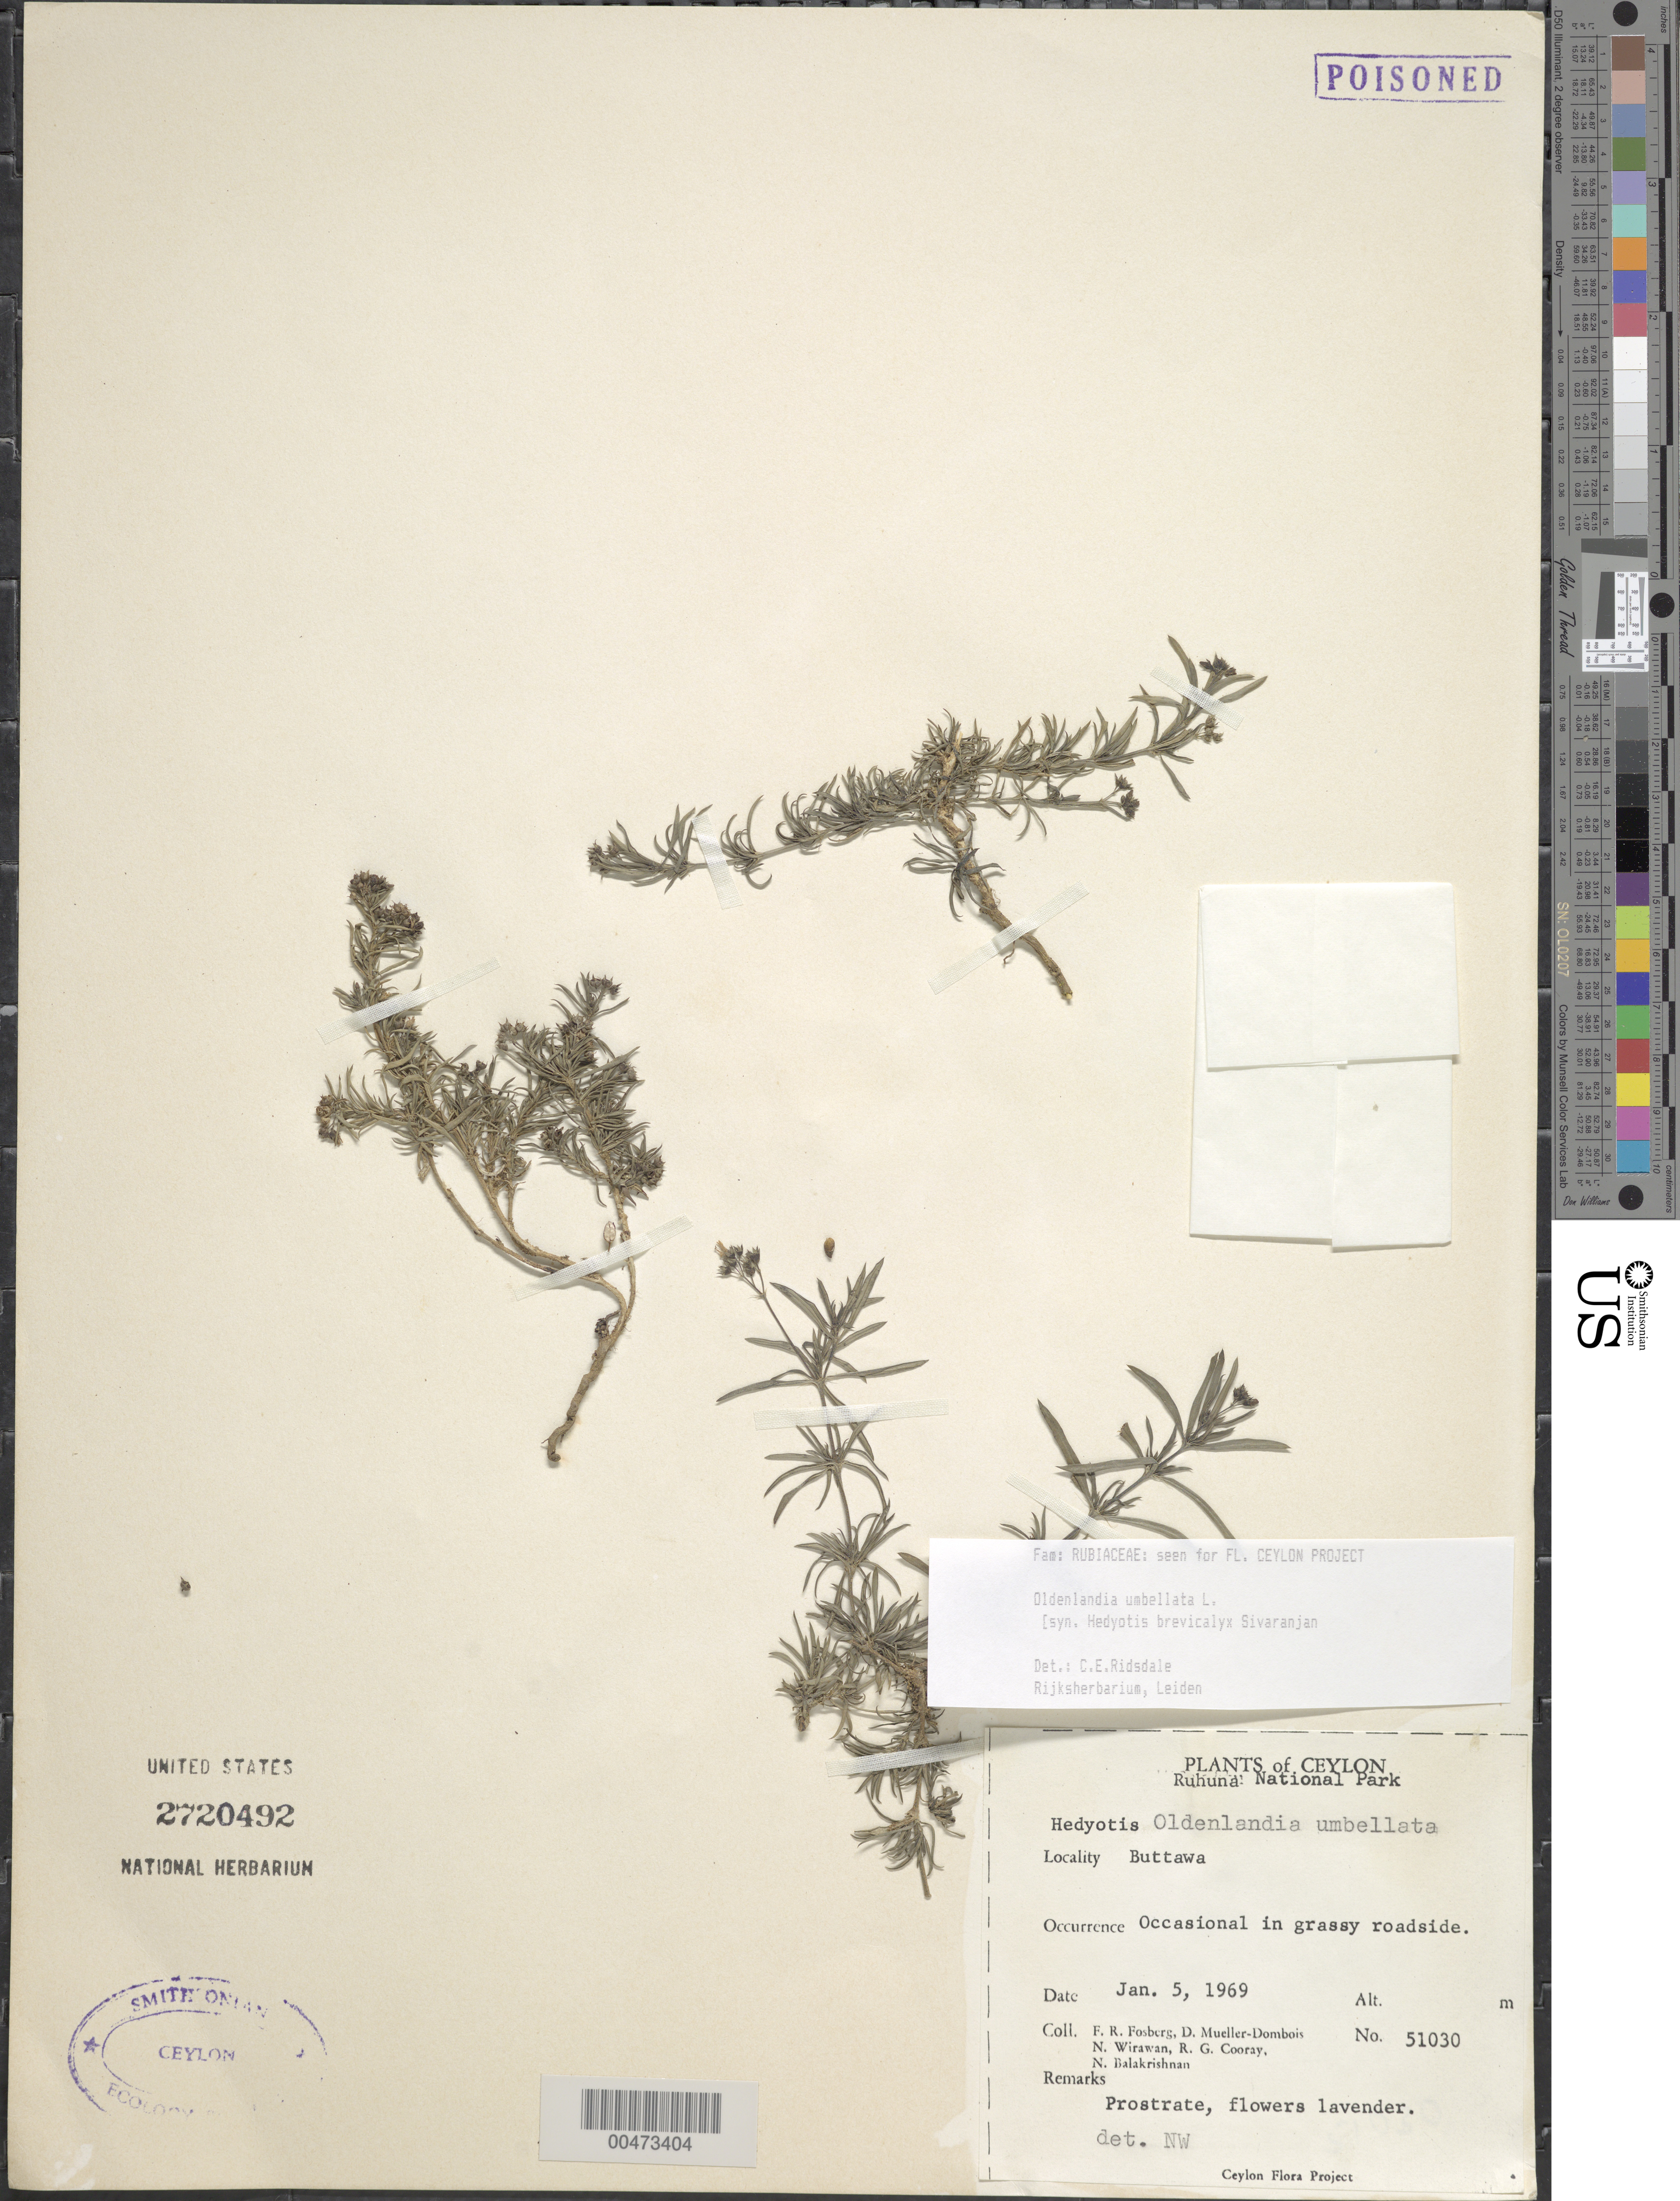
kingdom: Plantae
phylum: Tracheophyta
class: Magnoliopsida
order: Gentianales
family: Rubiaceae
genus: Oldenlandia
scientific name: Oldenlandia umbellata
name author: L.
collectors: F. R. Fosberg, D. Mueller-Dombois & N. Wirawan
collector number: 51030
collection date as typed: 05 Jan 1969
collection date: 1969-01-05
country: Sri Lanka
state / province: Southern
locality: Ruhuna National Park, Buttawa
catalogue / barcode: US 2720492